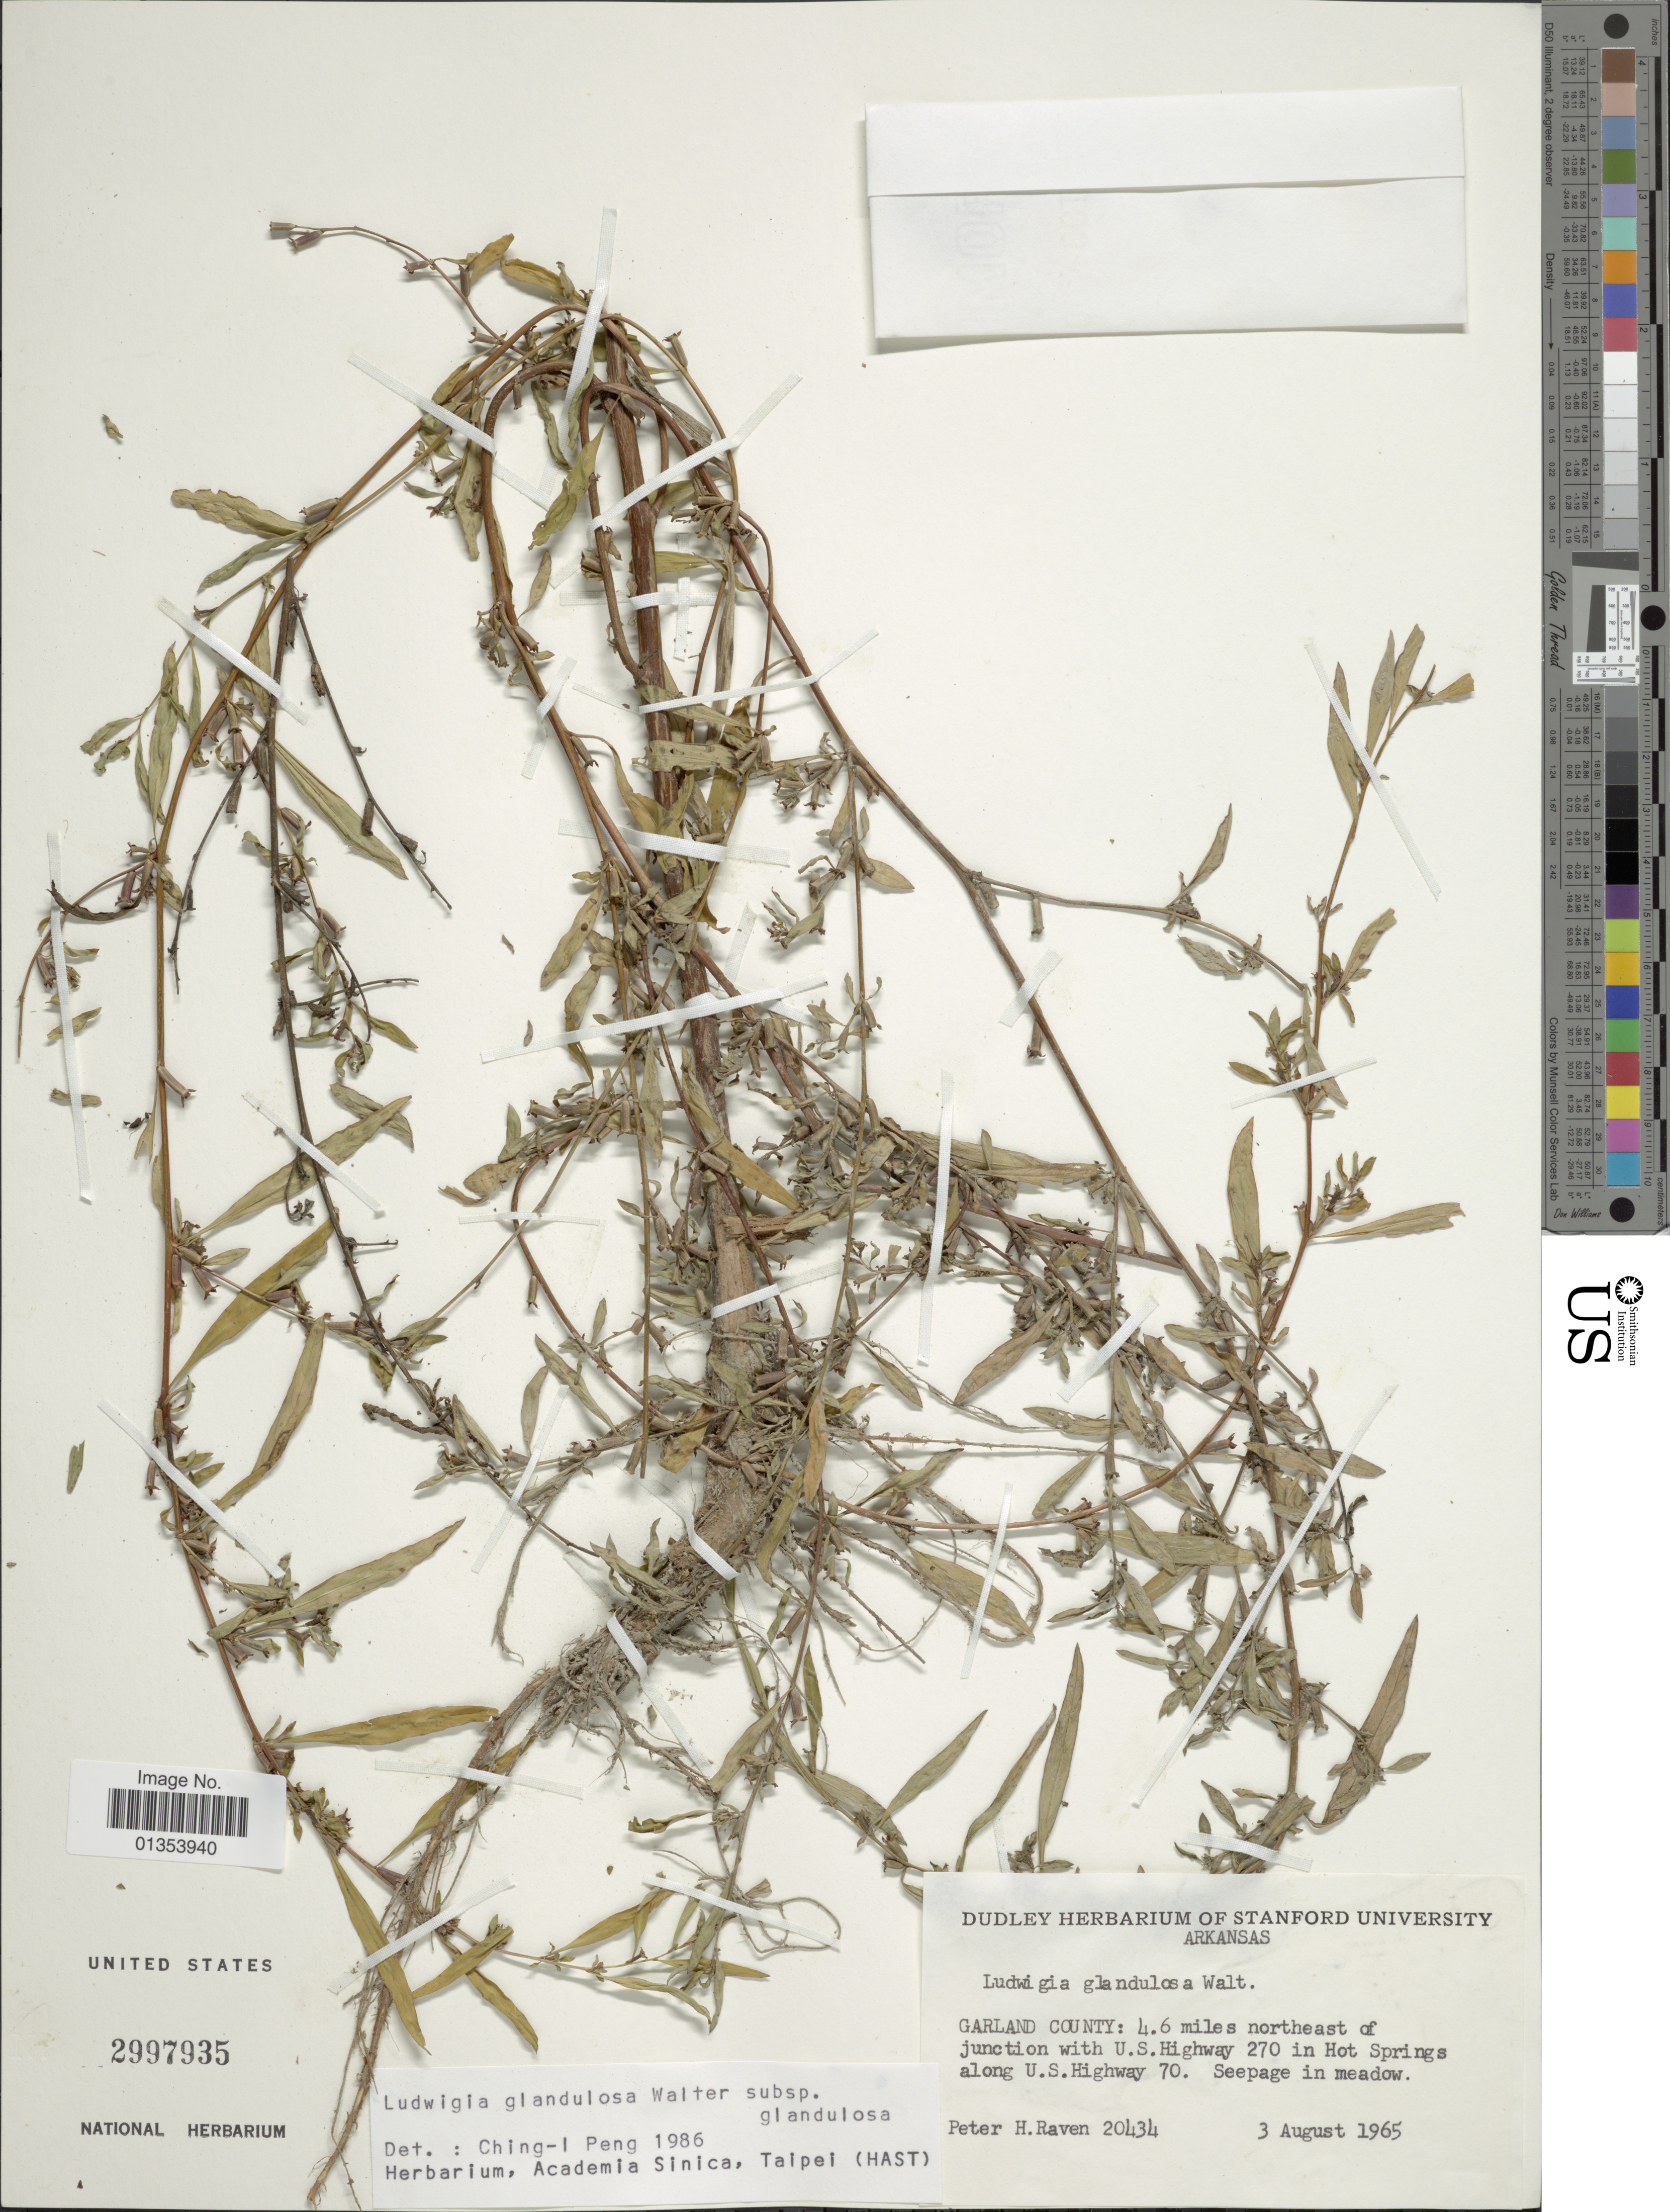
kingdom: Plantae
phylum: Tracheophyta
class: Magnoliopsida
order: Myrtales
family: Onagraceae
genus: Ludwigia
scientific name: Ludwigia glandulosa subsp. glandulosa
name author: Walter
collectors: P. Raven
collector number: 20434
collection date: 1965-08-03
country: United States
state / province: Arkansas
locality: Garland County: 4.6 miles northeast of junction with U.S. Highway 270 in Hot Springs along U.S. Highway 70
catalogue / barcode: US 2997935